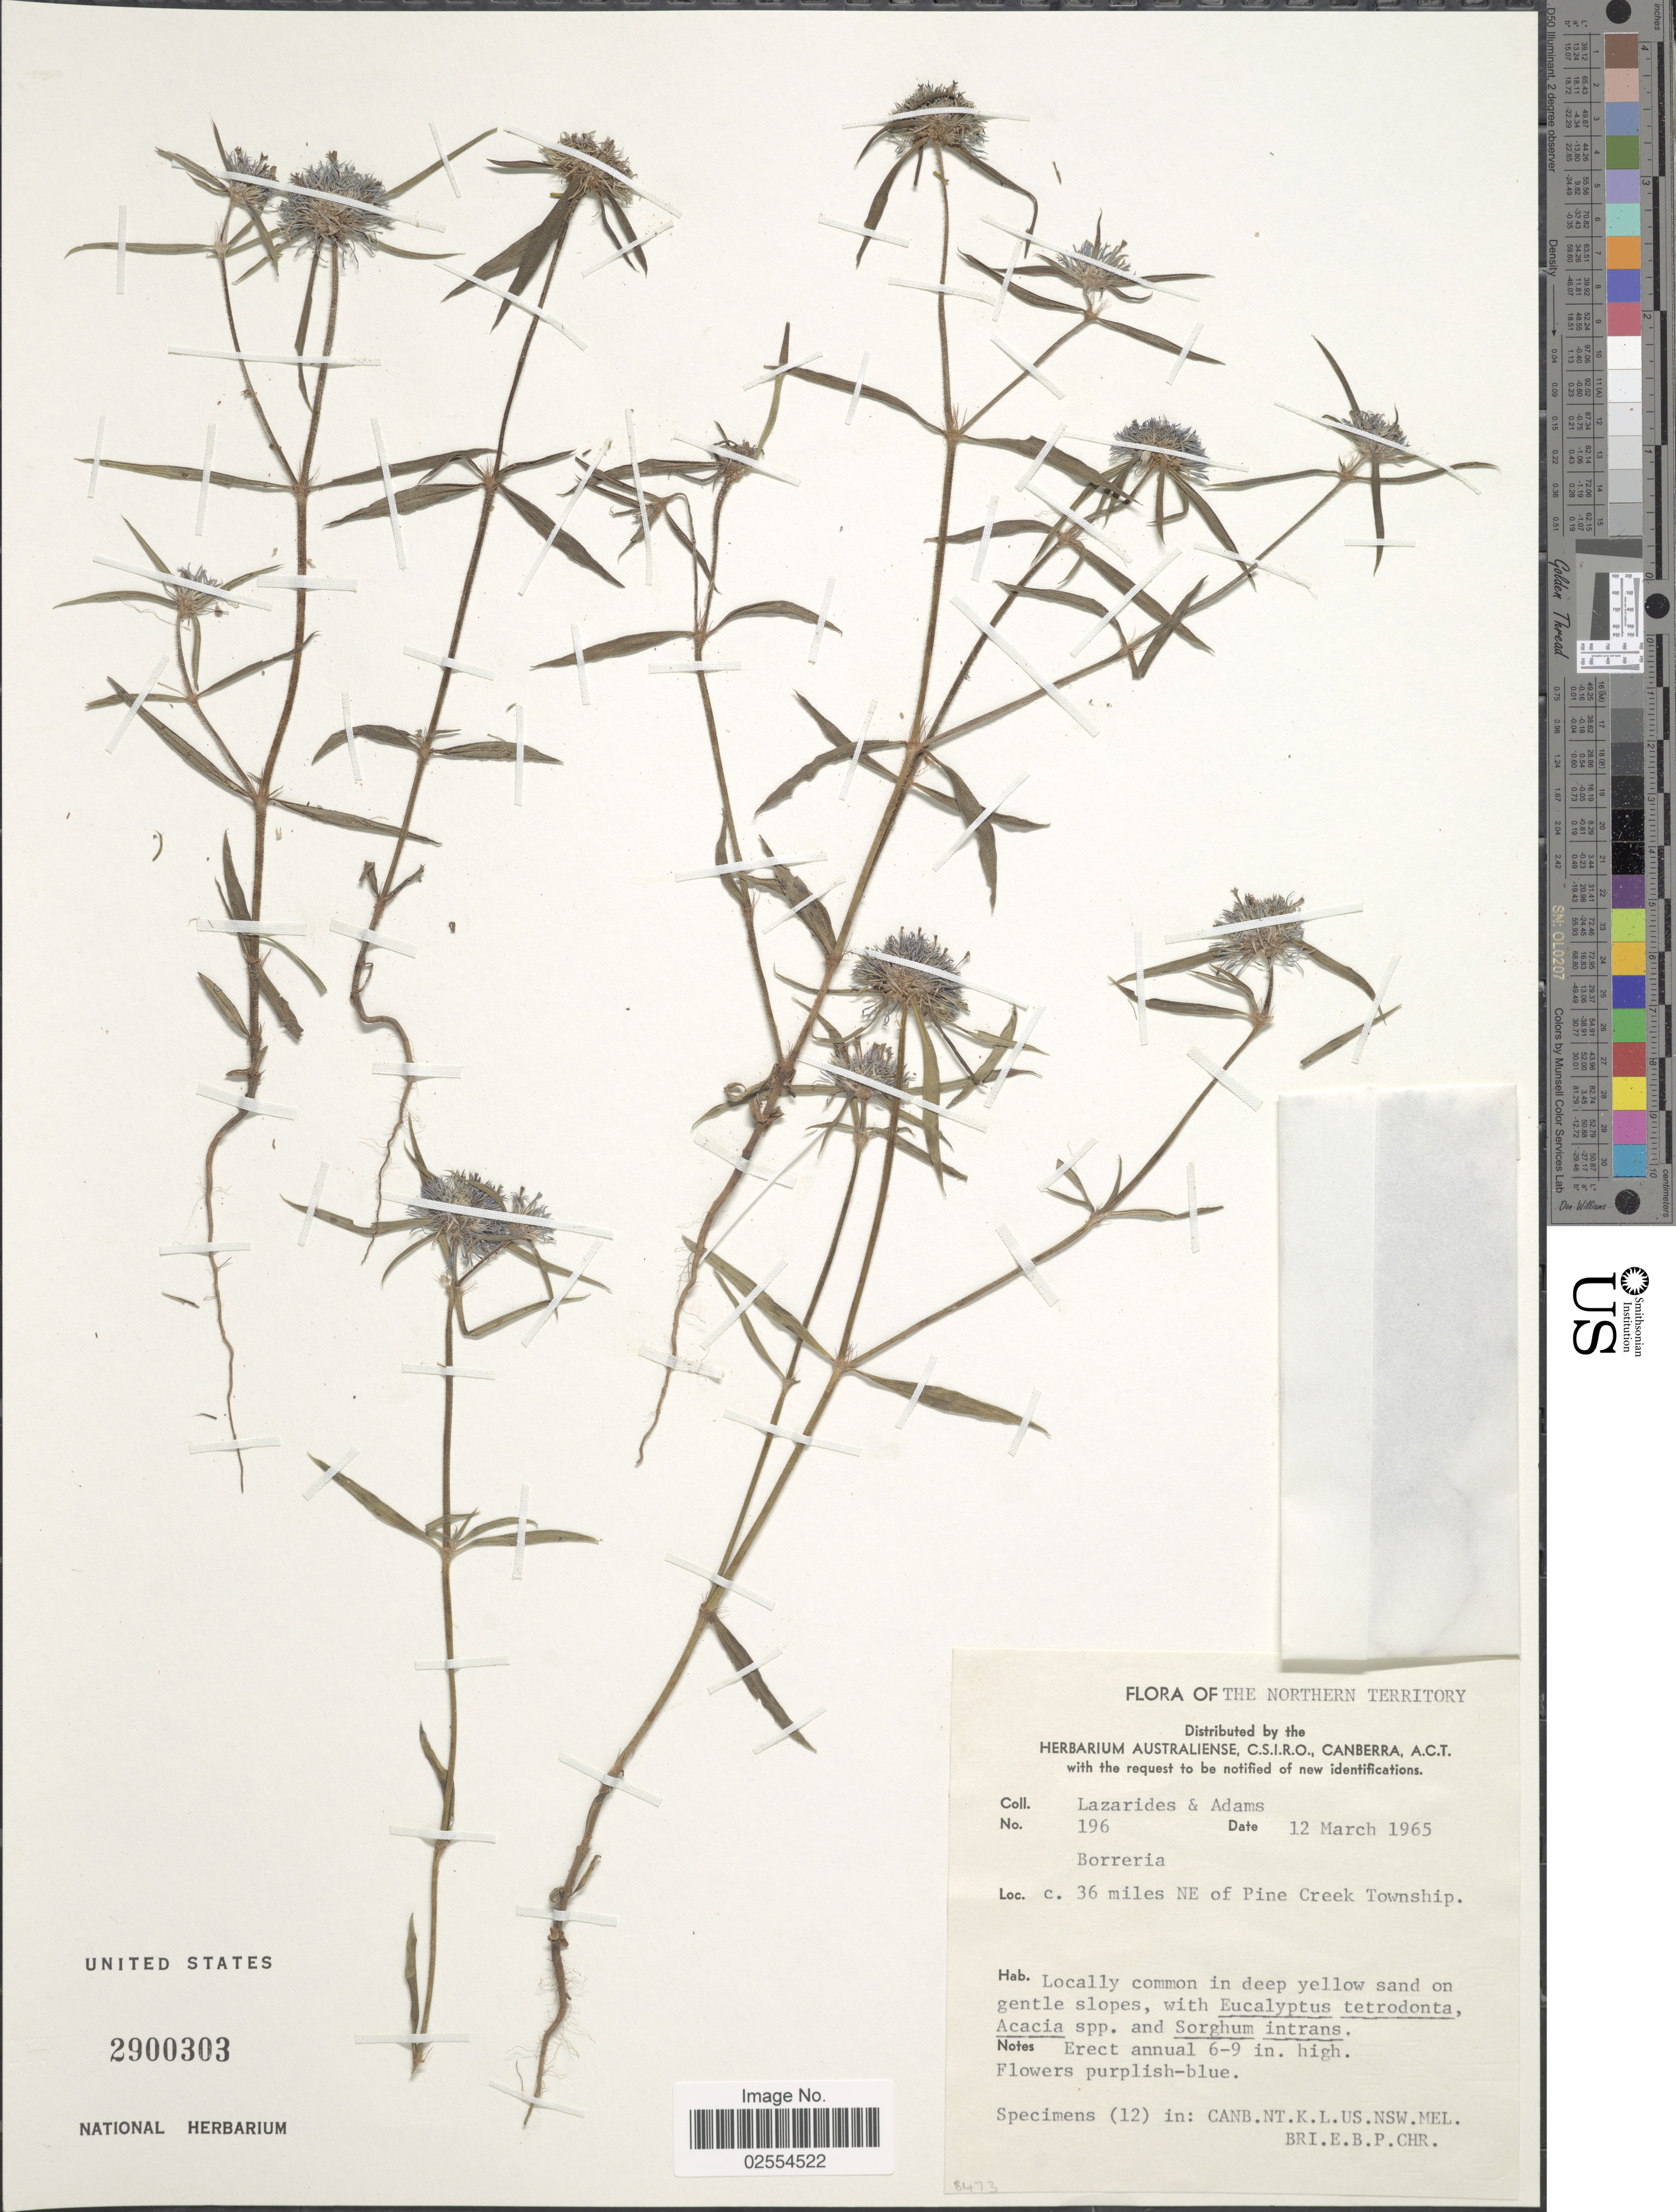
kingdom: Plantae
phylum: Tracheophyta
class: Magnoliopsida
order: Gentianales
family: Rubiaceae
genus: Spermacoce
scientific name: Spermacoce sp.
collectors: M. Lazarides & Adams, --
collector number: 196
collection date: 1965-03-12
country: Australia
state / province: Northern Territory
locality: C. 36 miles NE of Pine Creek Township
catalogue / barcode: US 2900303